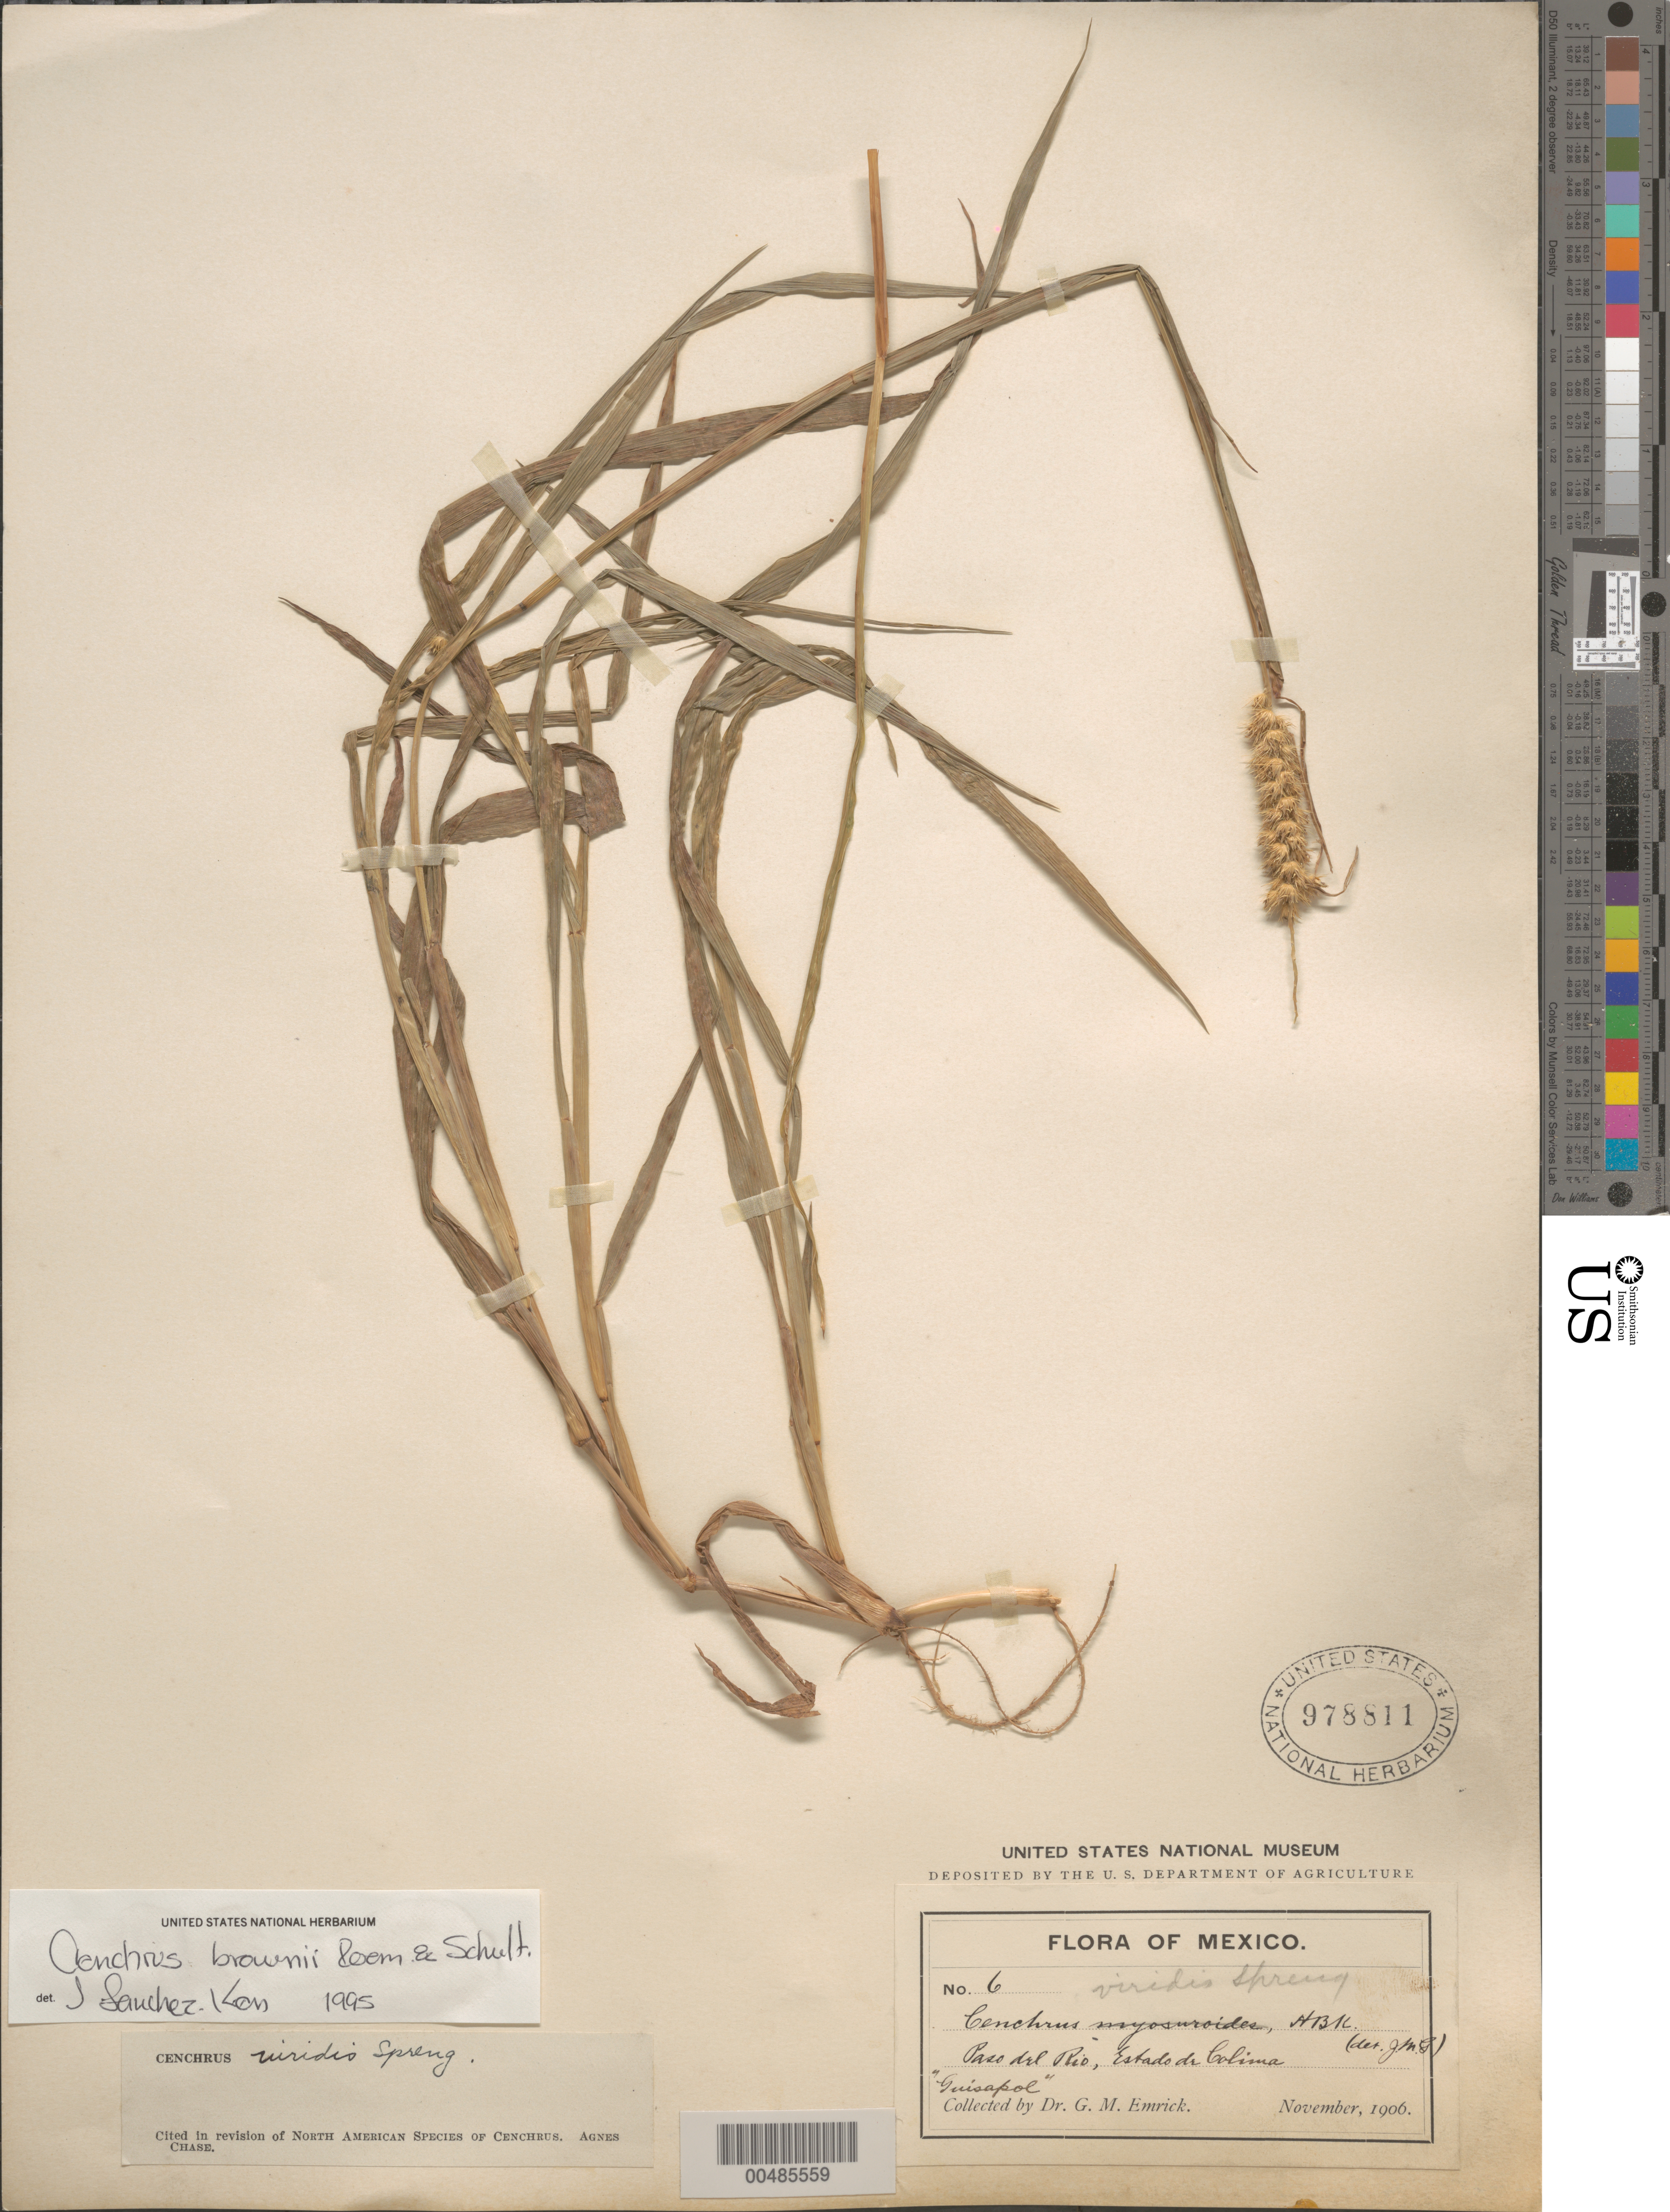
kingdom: Plantae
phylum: Tracheophyta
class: Liliopsida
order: Poales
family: Poaceae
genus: Cenchrus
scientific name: Cenchrus brownii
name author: Roem. & Schult.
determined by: Sánchez-Ken, J. G.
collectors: G. Emrick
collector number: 6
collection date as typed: Nov 1906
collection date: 1906-11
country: Mexico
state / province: Colima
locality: Pass del Rio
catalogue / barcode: US 978811